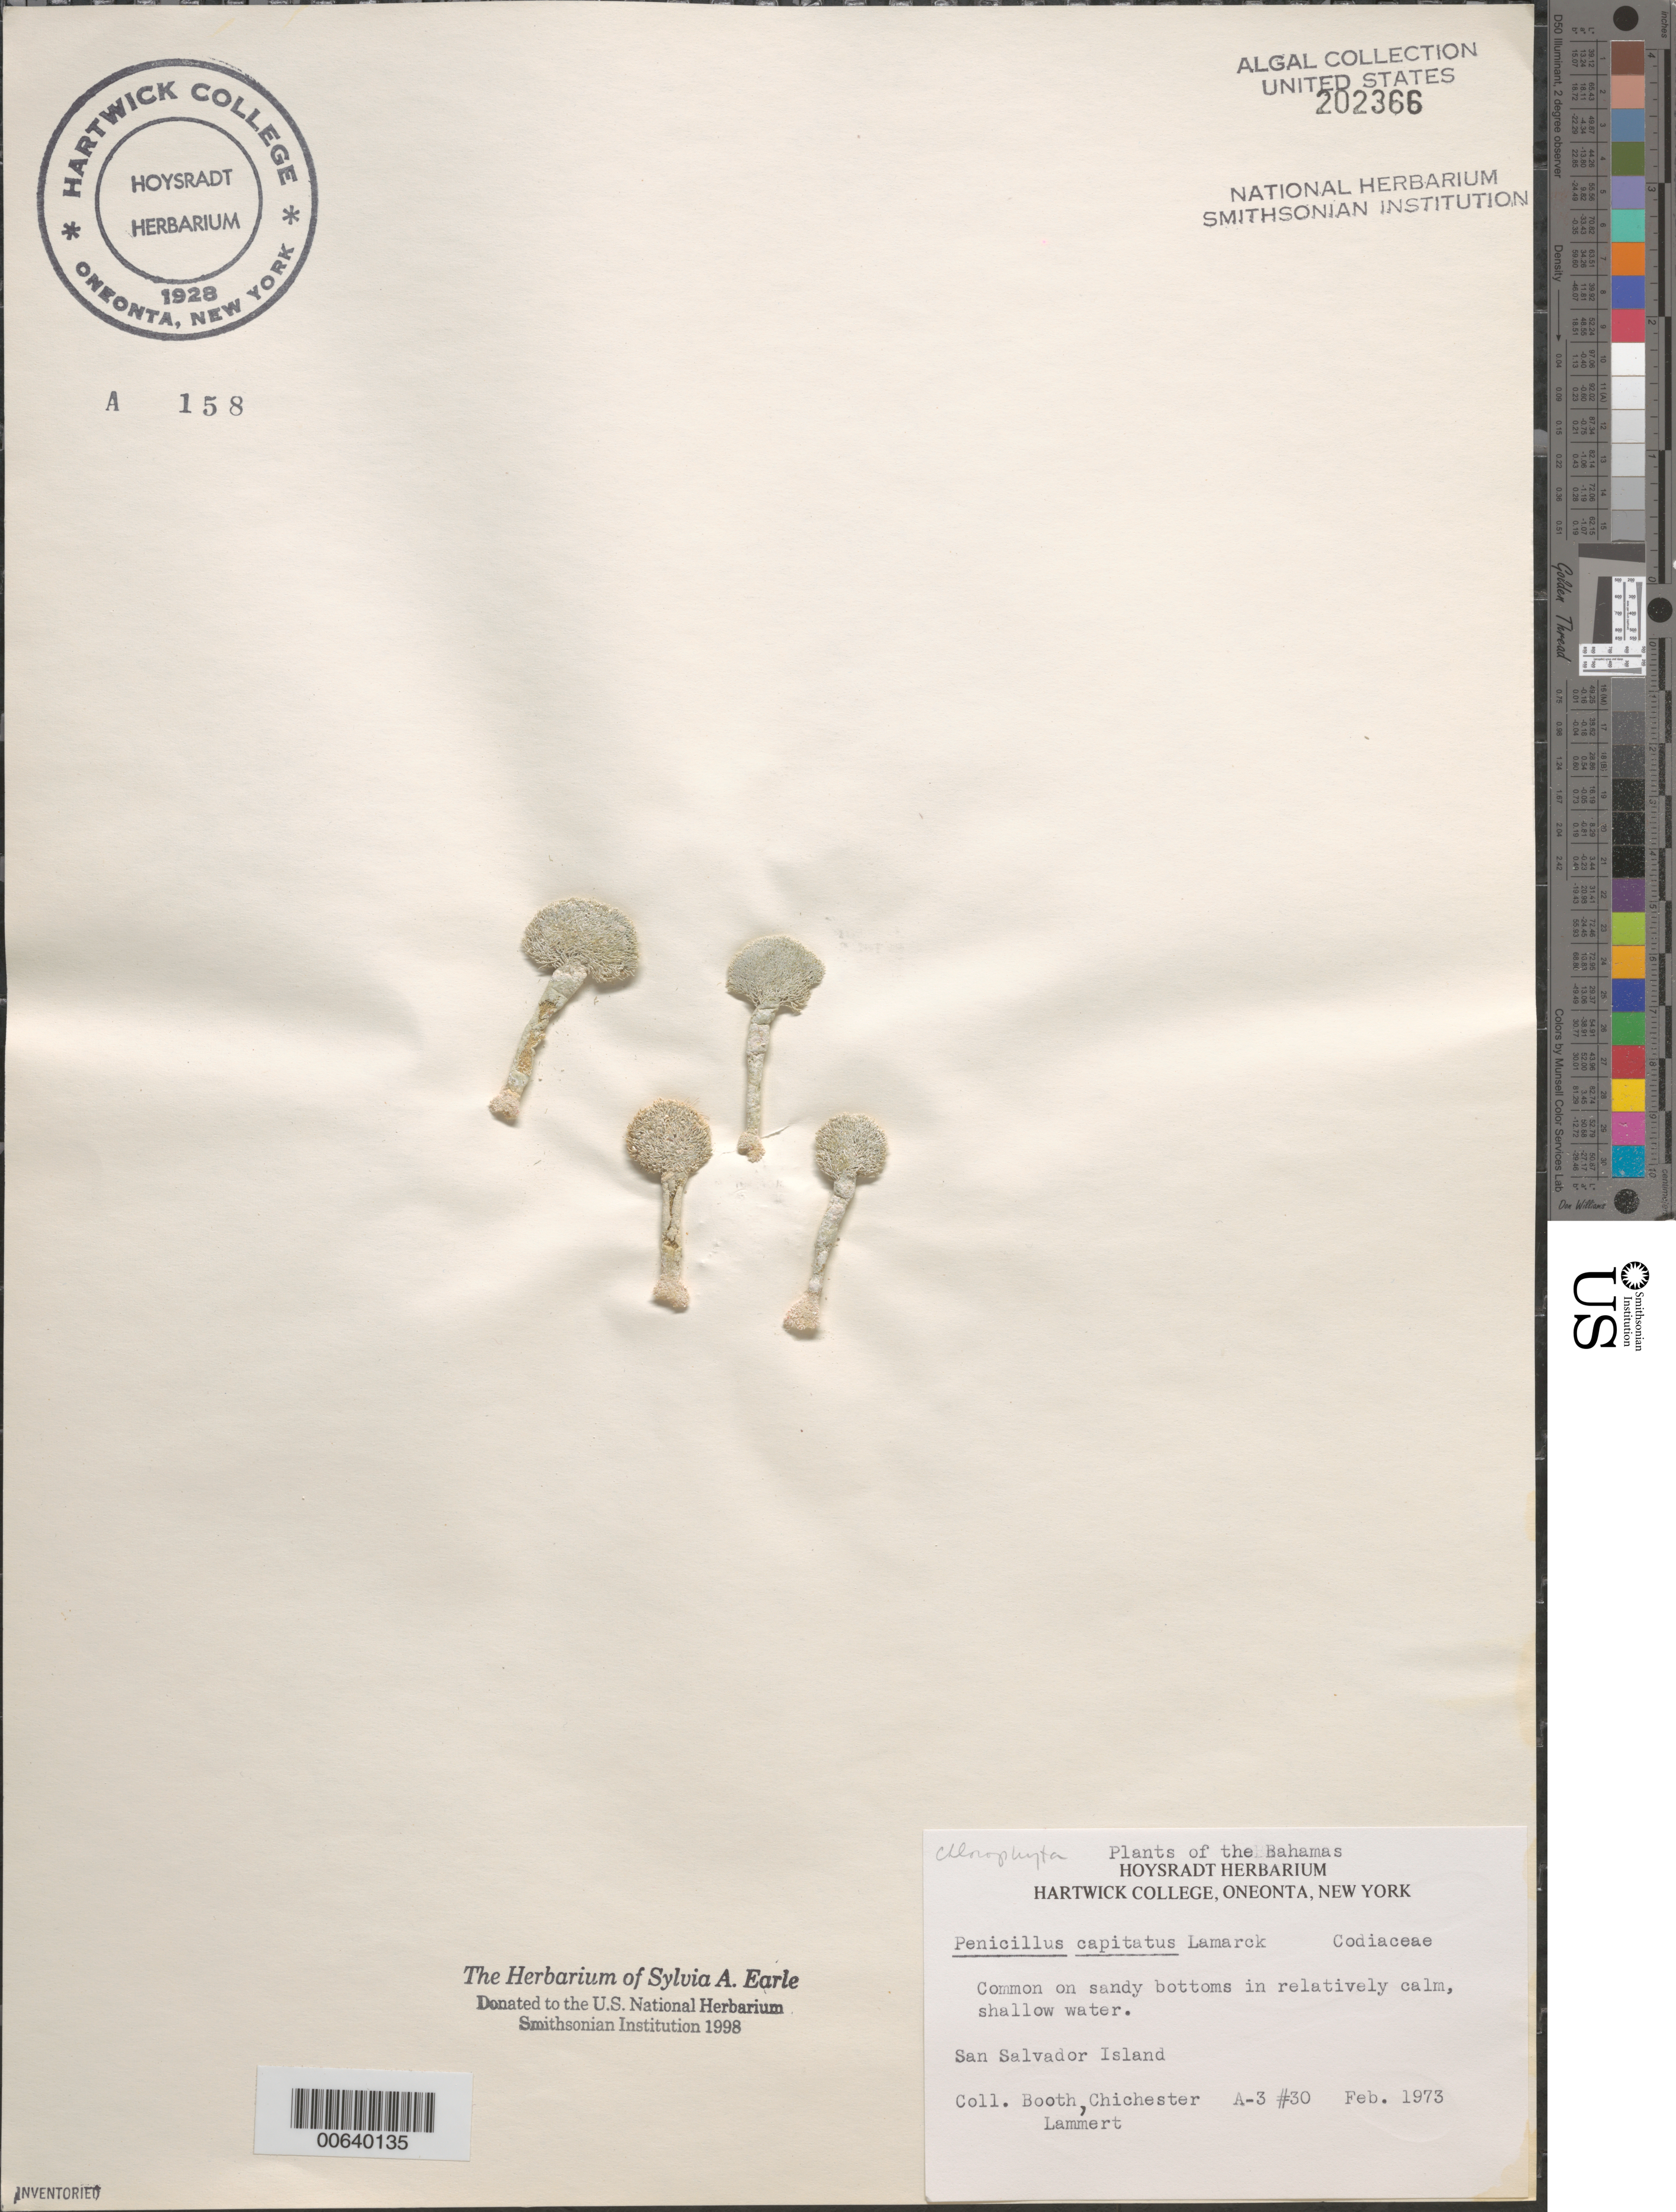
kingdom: Plantae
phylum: Chlorophyta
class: Ulvophyceae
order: Bryopsidales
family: Udoteaceae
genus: Penicillus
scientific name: Penicillus capitatus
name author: Lam.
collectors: -. Booth, -. Chichester & -. Lammert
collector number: A-3 30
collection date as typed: Feb 1973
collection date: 1973-02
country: Bahamas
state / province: San Salvador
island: San Salvador Island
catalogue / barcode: US 202366